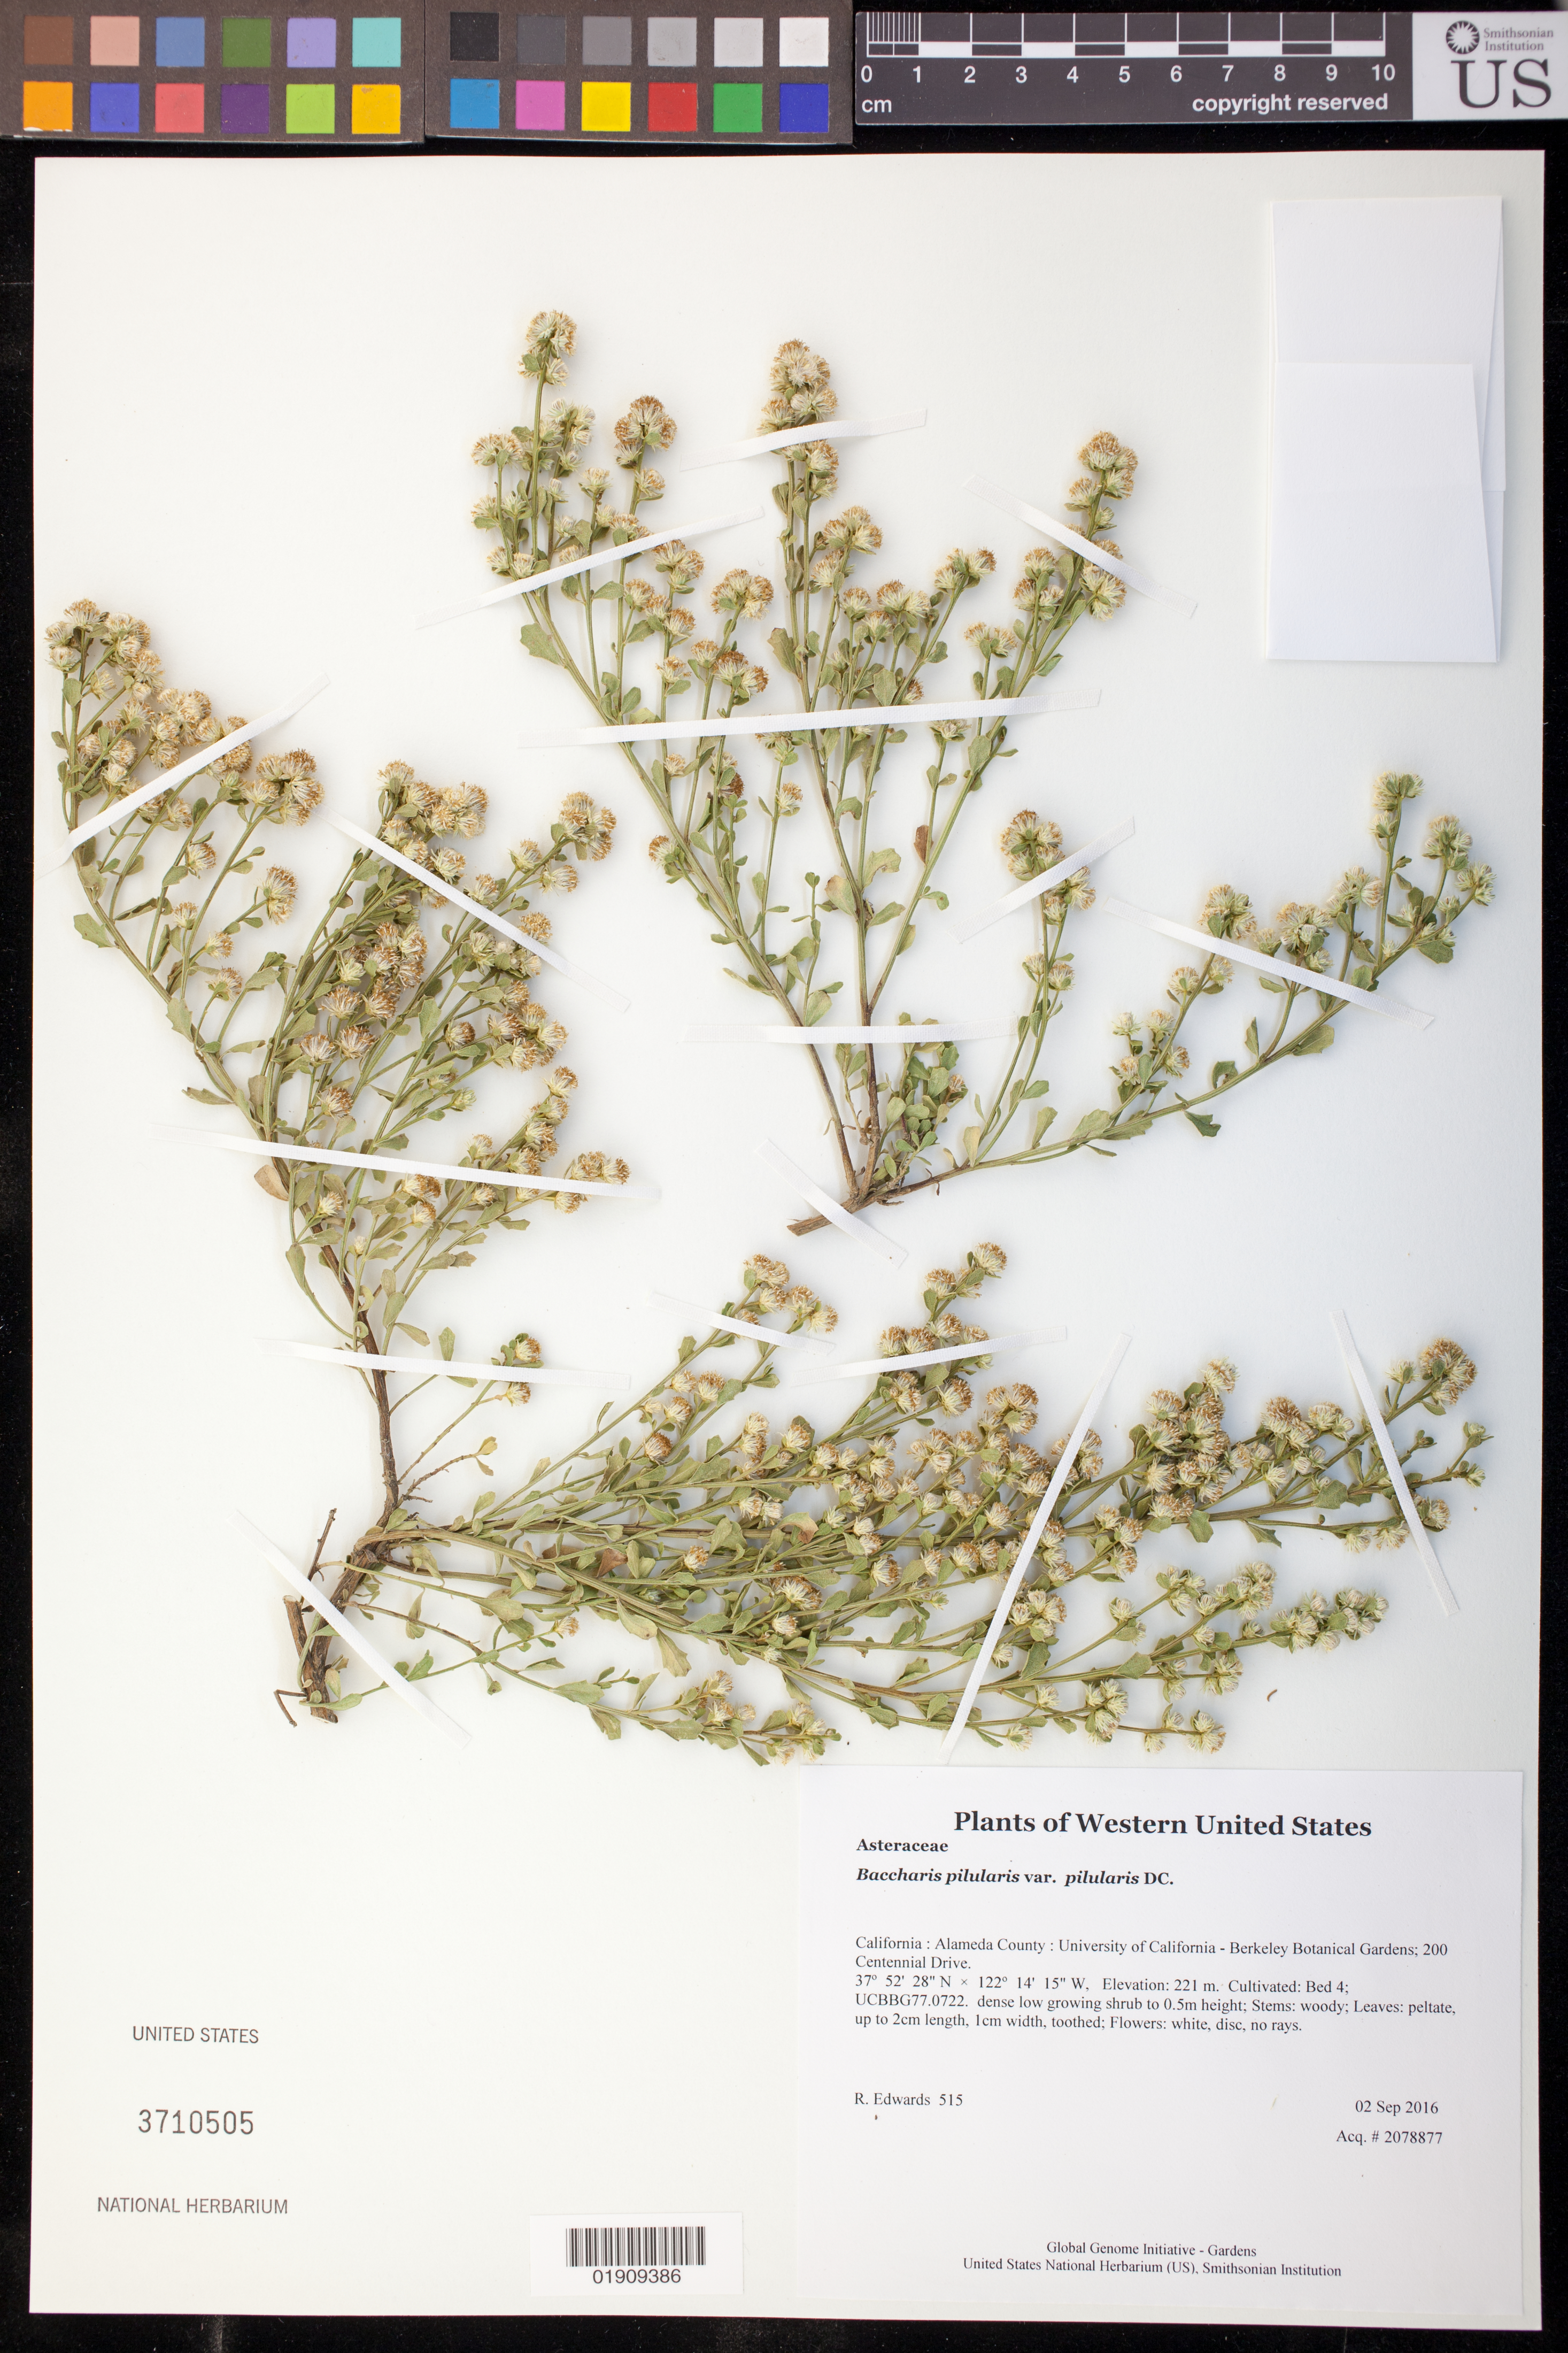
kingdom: Plantae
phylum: Tracheophyta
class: Magnoliopsida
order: Asterales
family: Asteraceae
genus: Baccharis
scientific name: Baccharis pilularis var. pilularis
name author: DC.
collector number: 515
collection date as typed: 2 September 2016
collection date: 2016-09-02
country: United States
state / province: California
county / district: Alameda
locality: University of California - Berkeley Botanical Gardens; 200 Centennial Drive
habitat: Cultivated: Bed 4; UCBBG77.0722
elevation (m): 221.2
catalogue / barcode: US 3710505